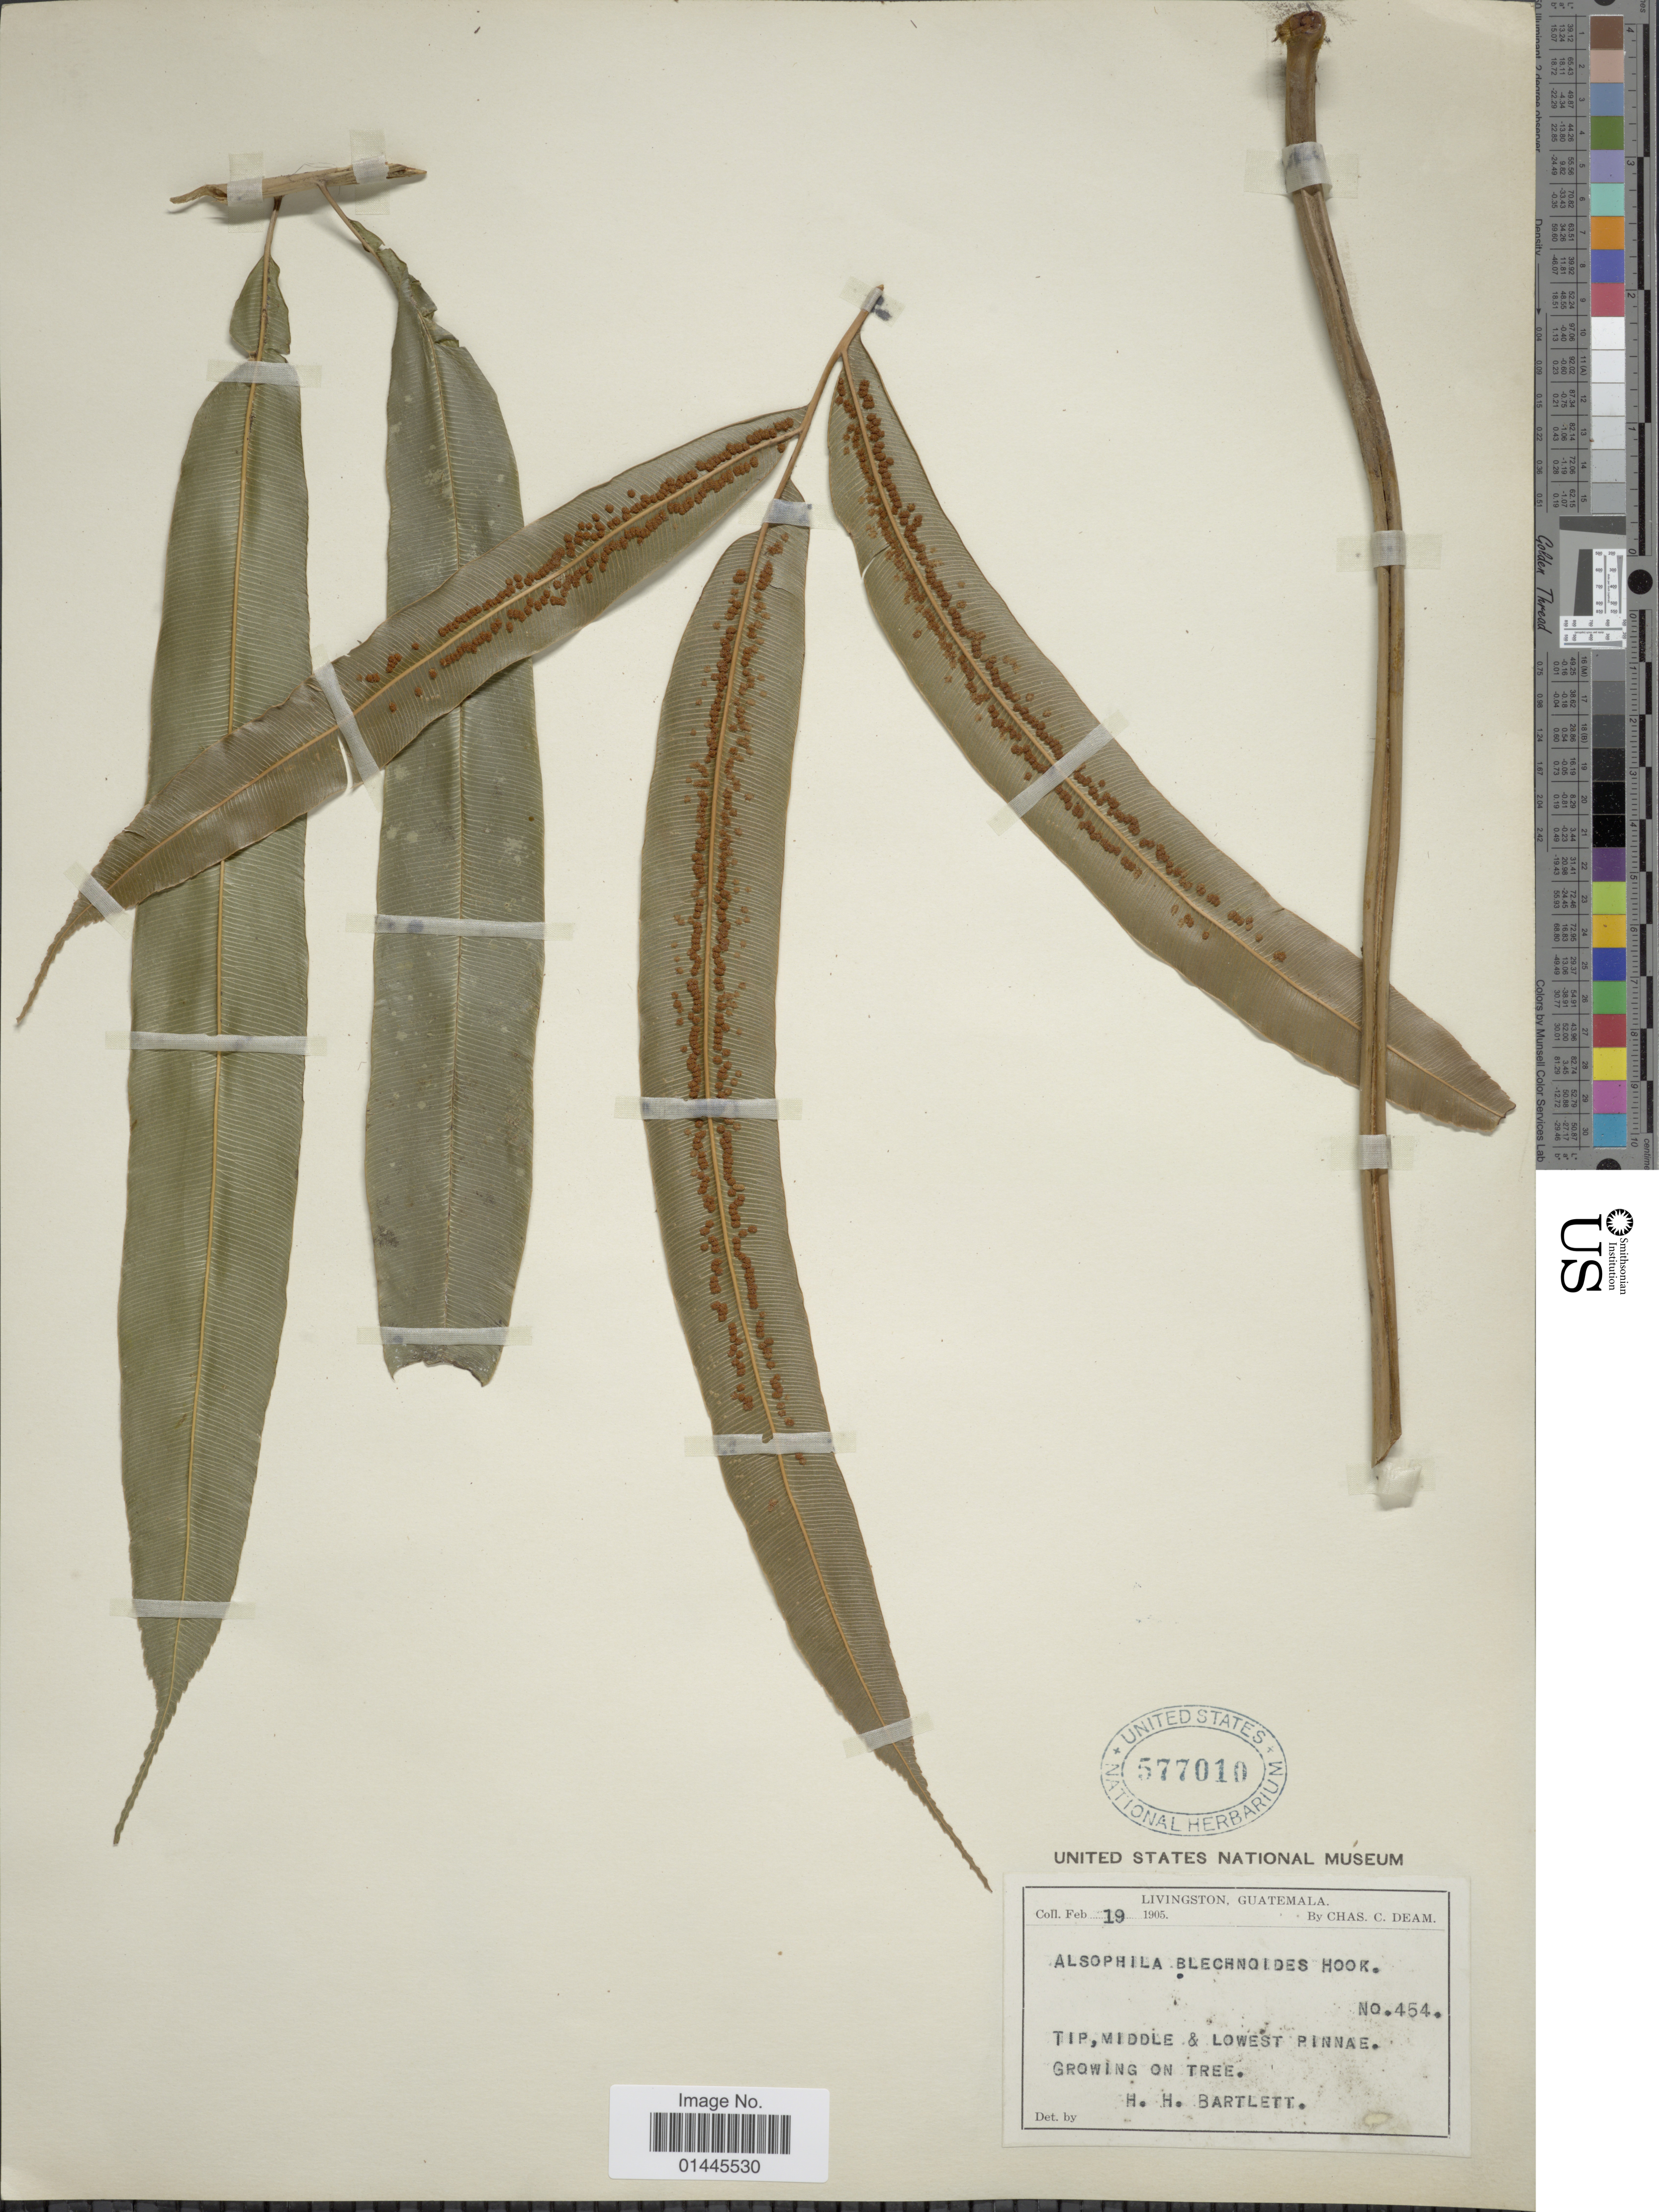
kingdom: Plantae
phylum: Tracheophyta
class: Polypodiopsida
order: Cyatheales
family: Metaxyaceae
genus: Metaxya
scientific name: Metaxya rostrata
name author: (Kunth) C. Presl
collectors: C. C. Deam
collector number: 454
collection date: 1905-02-19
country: Guatemala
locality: Livingston [unsure placement], Tip, Middle Pinnae, on tree.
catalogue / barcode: US 577010